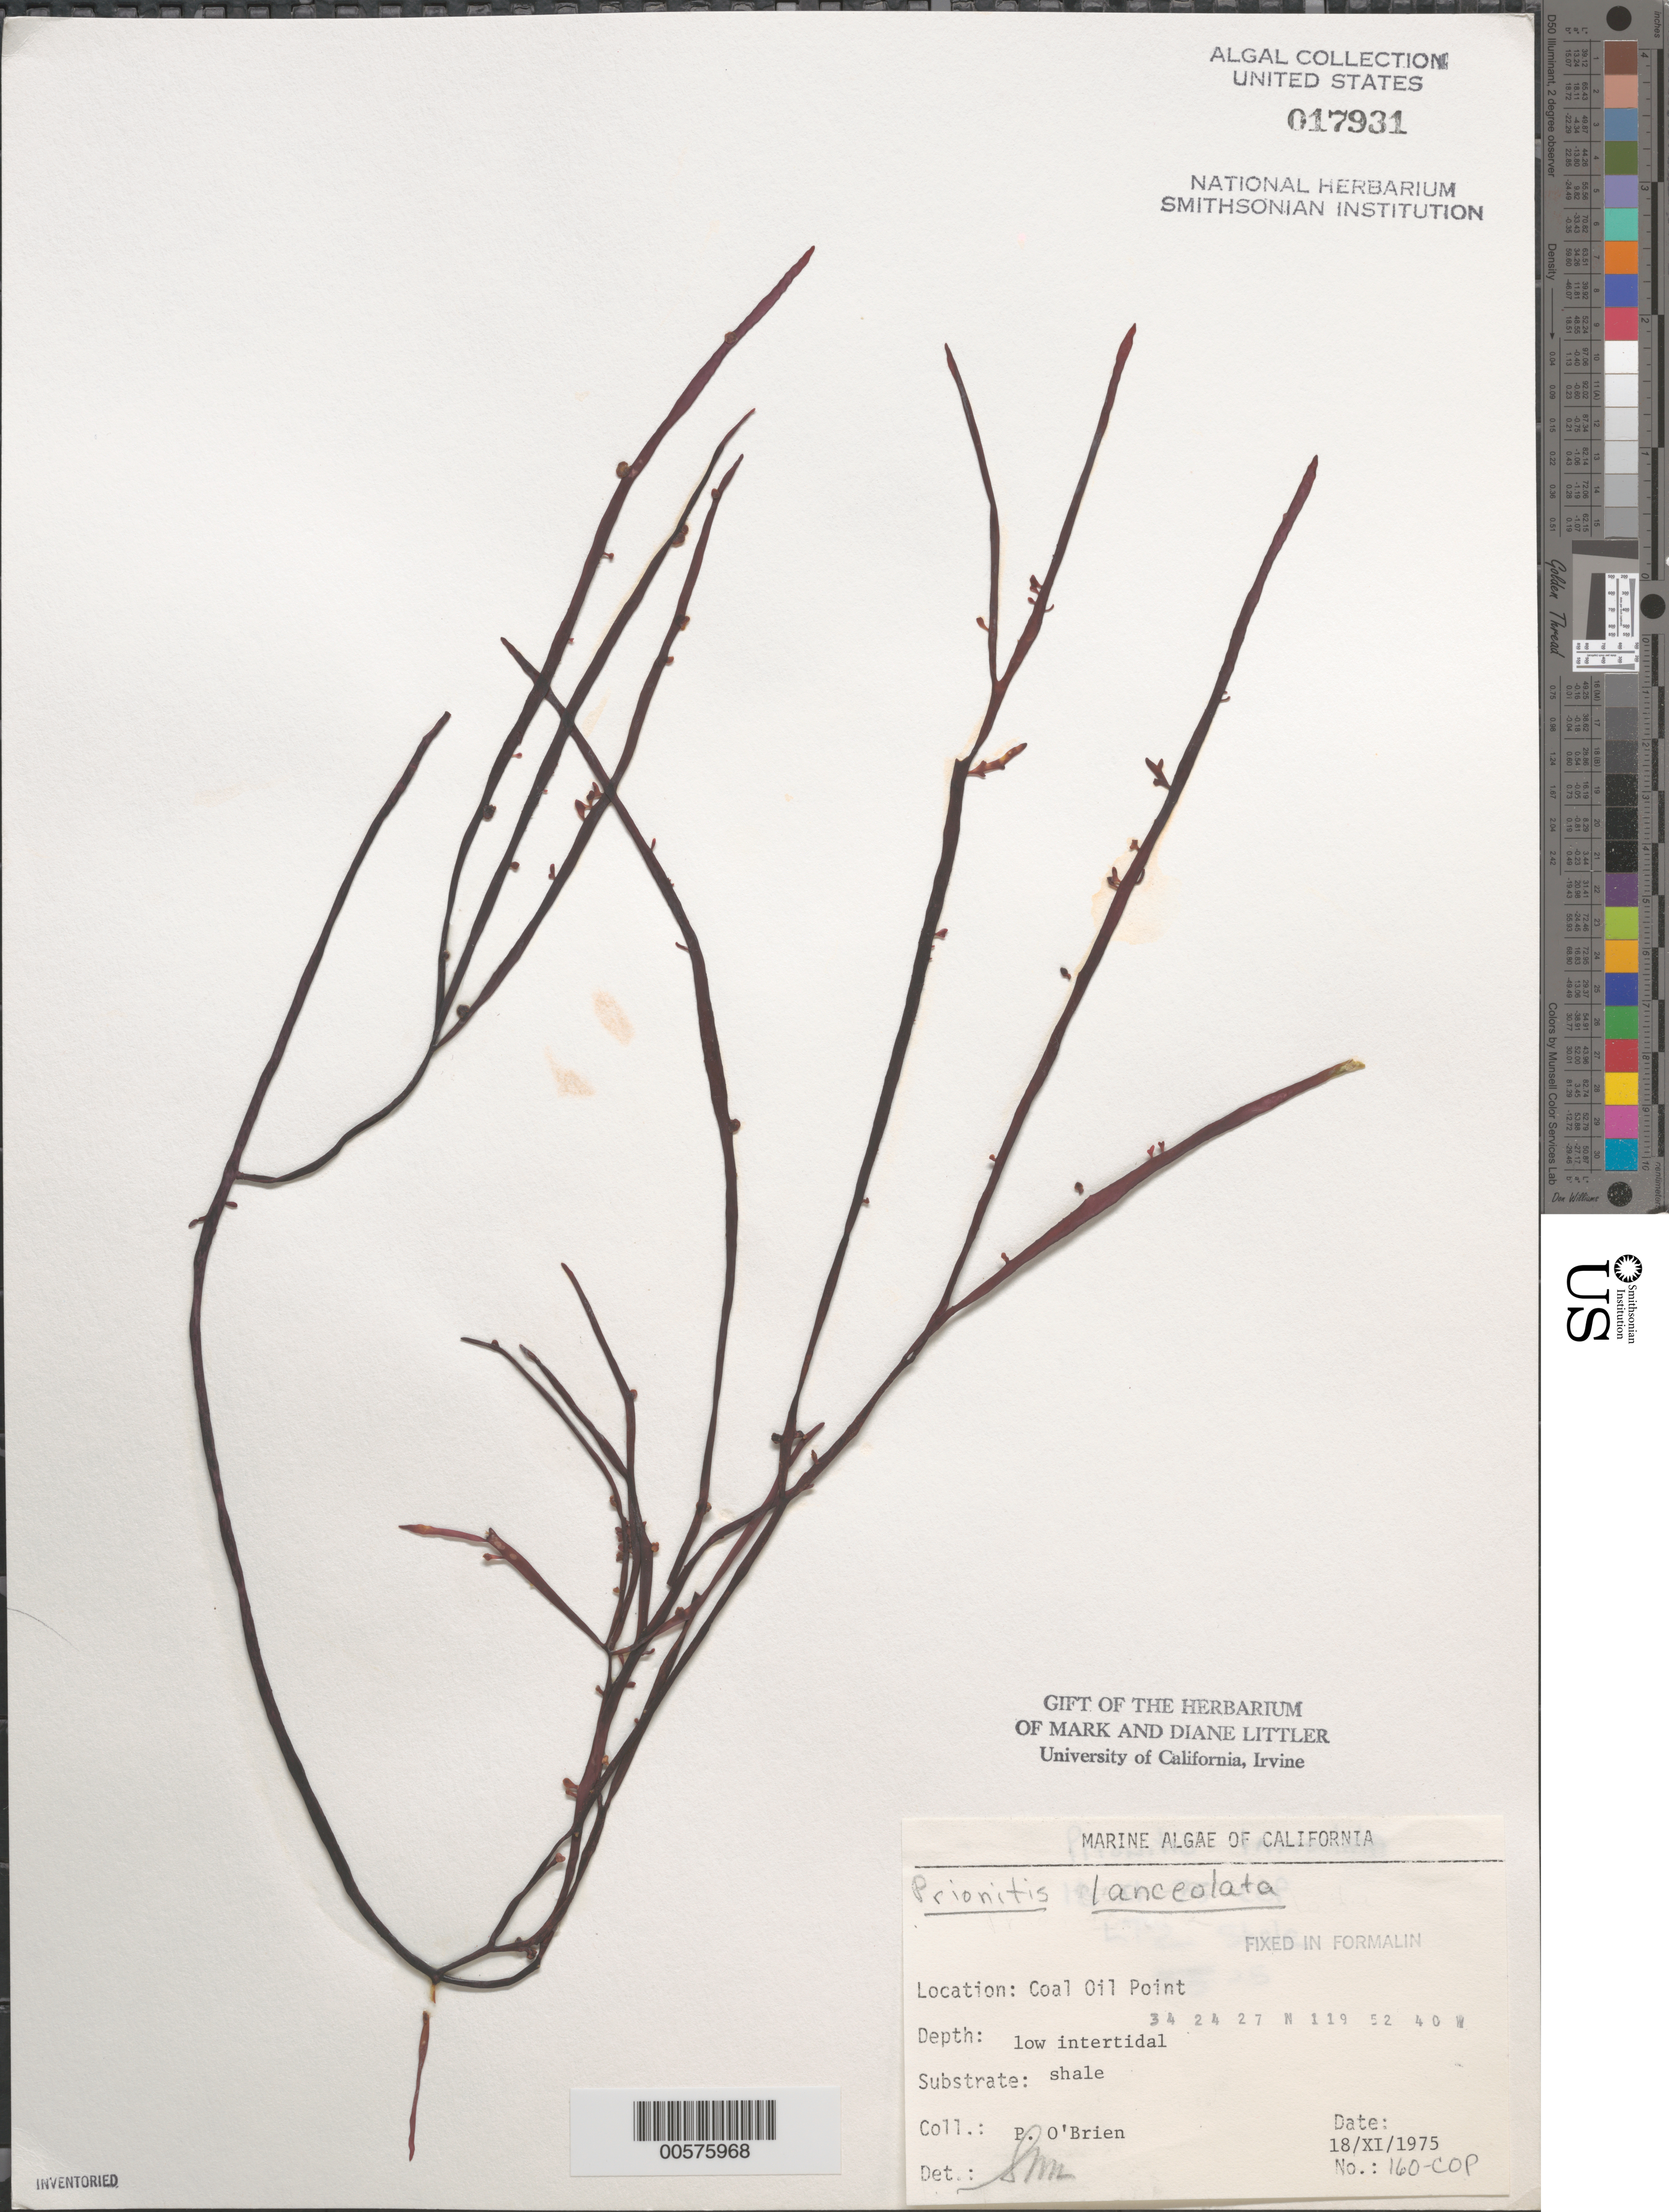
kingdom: Plantae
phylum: Rhodophyta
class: Florideophyceae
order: Cryptonemiales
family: Cryptonemiaceae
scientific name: Prionitis lanceolata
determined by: Murray, S. N.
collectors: P. O'Brien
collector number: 160-cop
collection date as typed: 18 Nov 1975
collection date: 1975-11-18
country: United States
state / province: California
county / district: Santa Barbara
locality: Coal Oil Point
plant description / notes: BLM-SOCALBIGHT Rocky Intertidal Survey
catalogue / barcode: US 17931